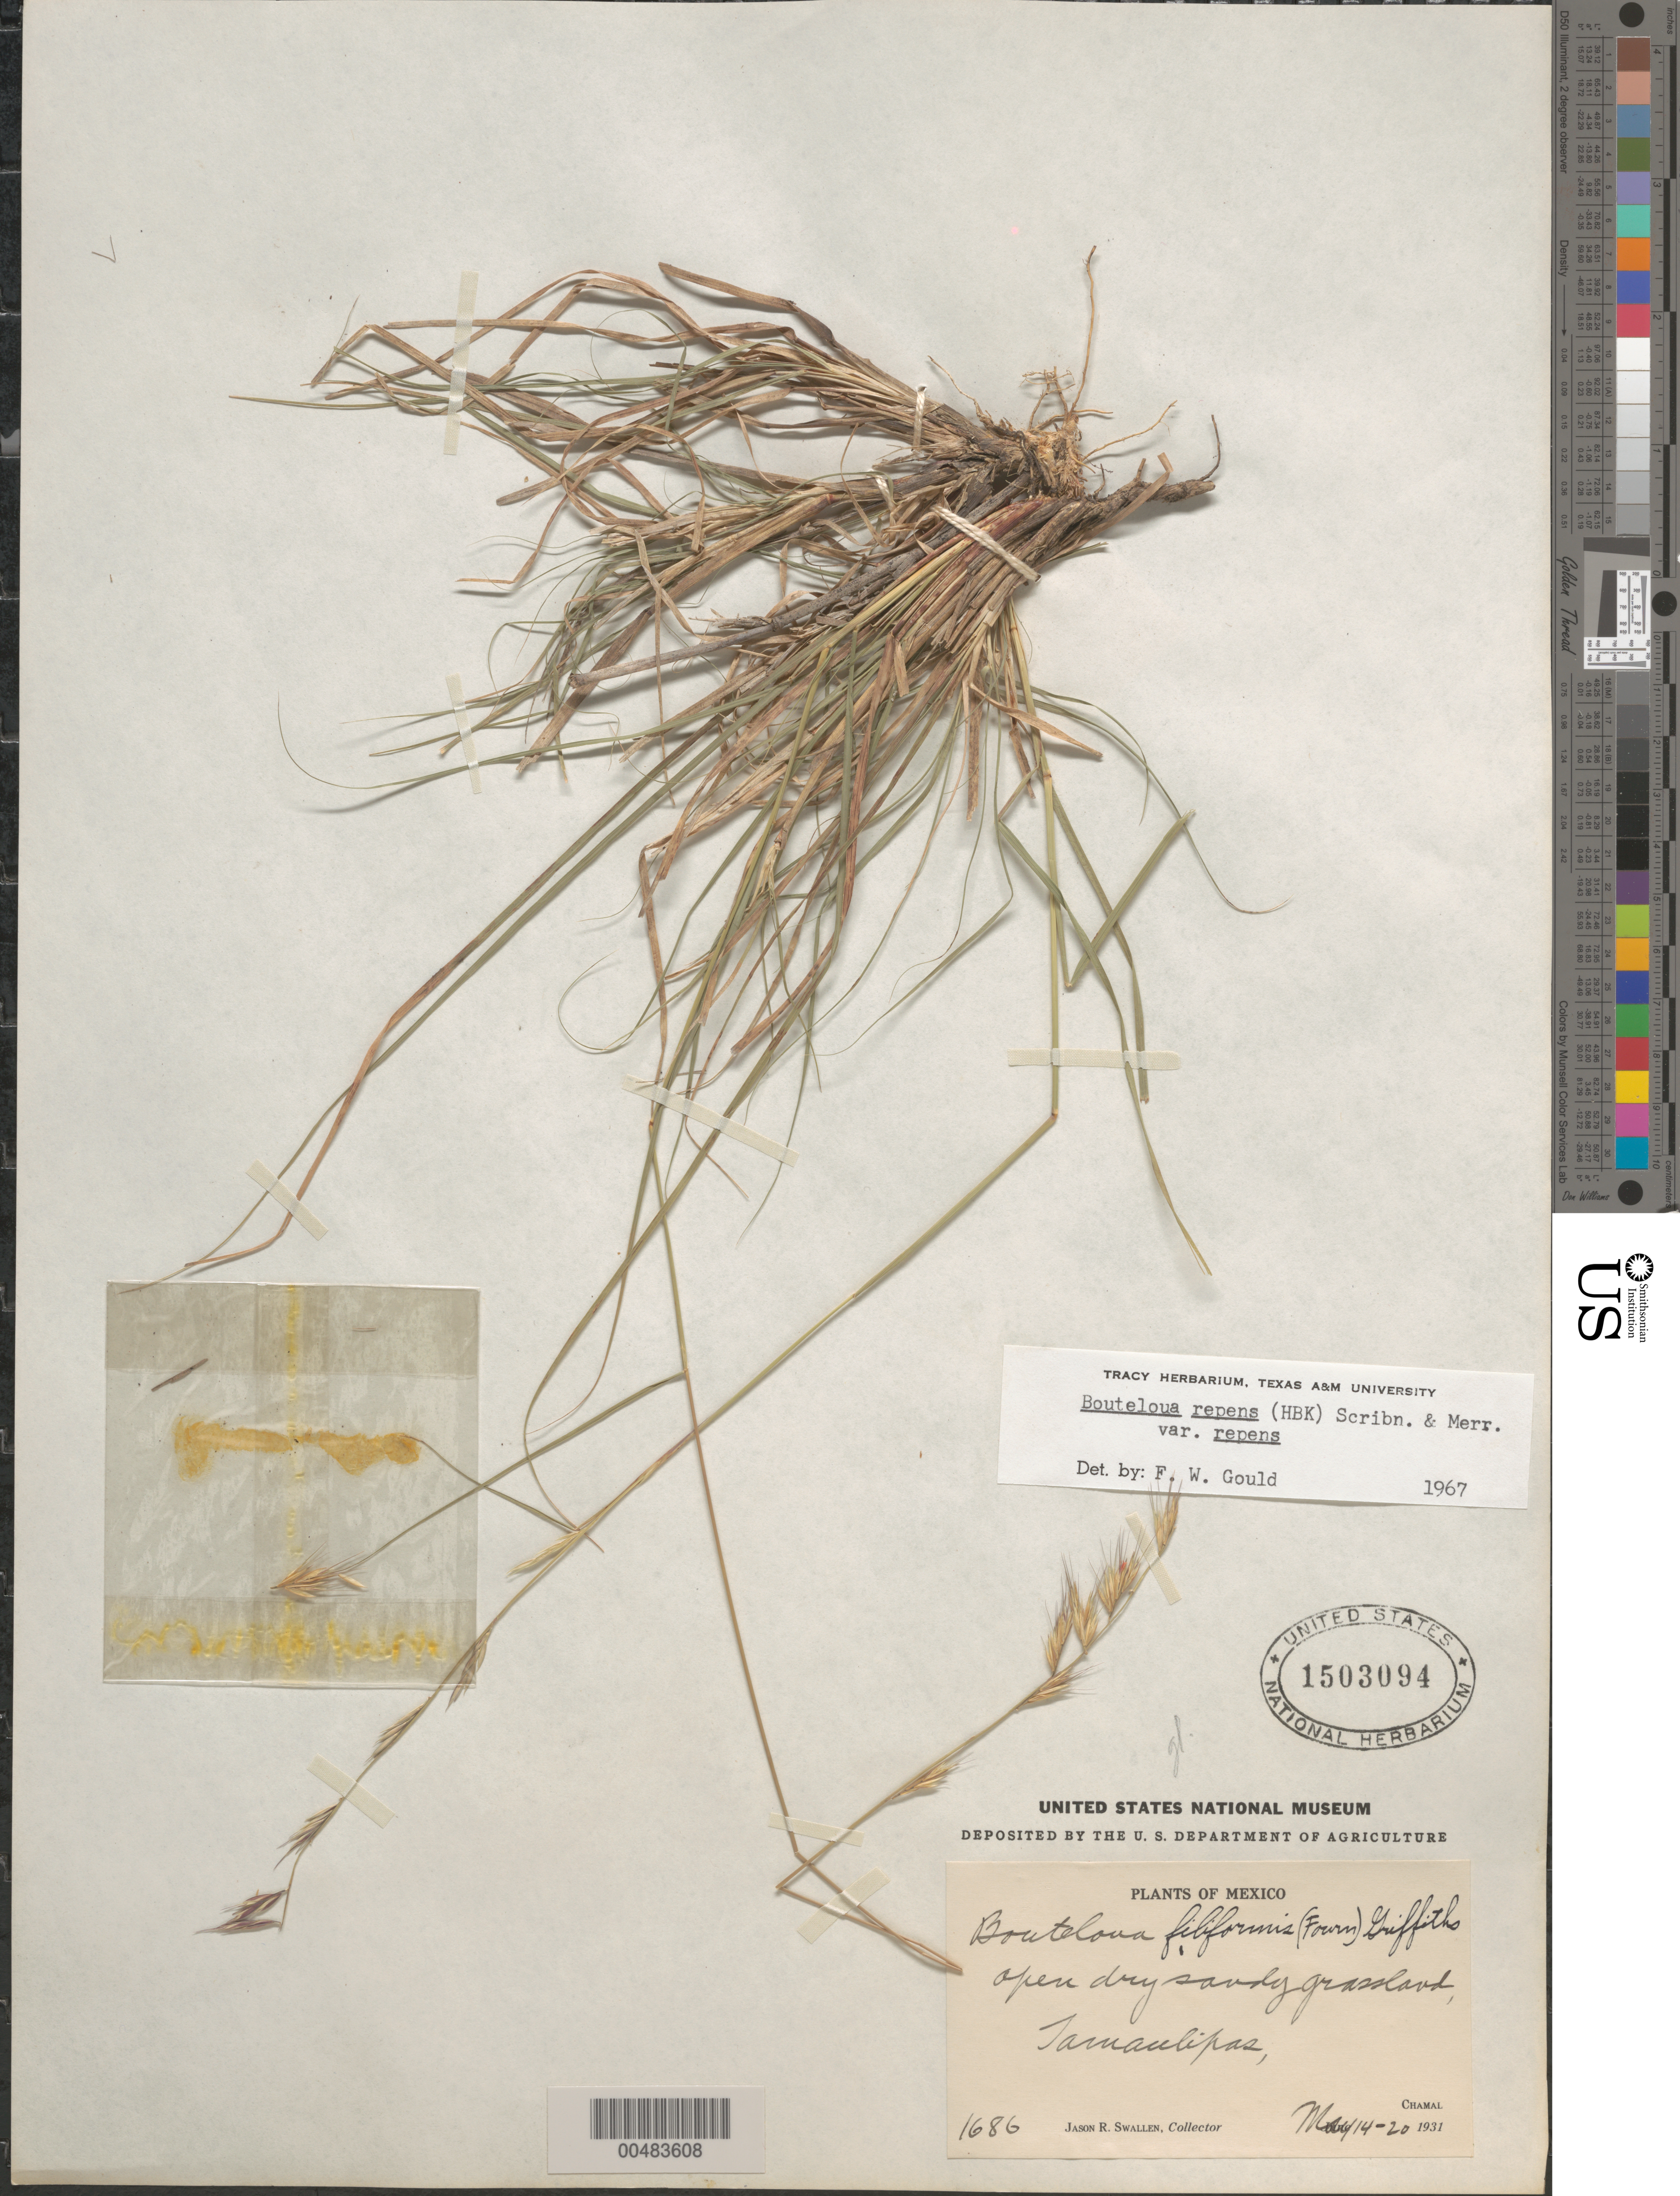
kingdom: Plantae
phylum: Tracheophyta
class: Liliopsida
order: Poales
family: Poaceae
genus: Bouteloua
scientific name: Bouteloua repens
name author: (Kunth) Scribn. & Merr.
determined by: Gould, F. W.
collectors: J. R. Swallen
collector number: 1686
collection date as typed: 14 May 1931 to 20 May 1931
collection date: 1931-05-14/1931-05-20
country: Mexico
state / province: Tamaulipas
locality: Chamal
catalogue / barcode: US 1503094